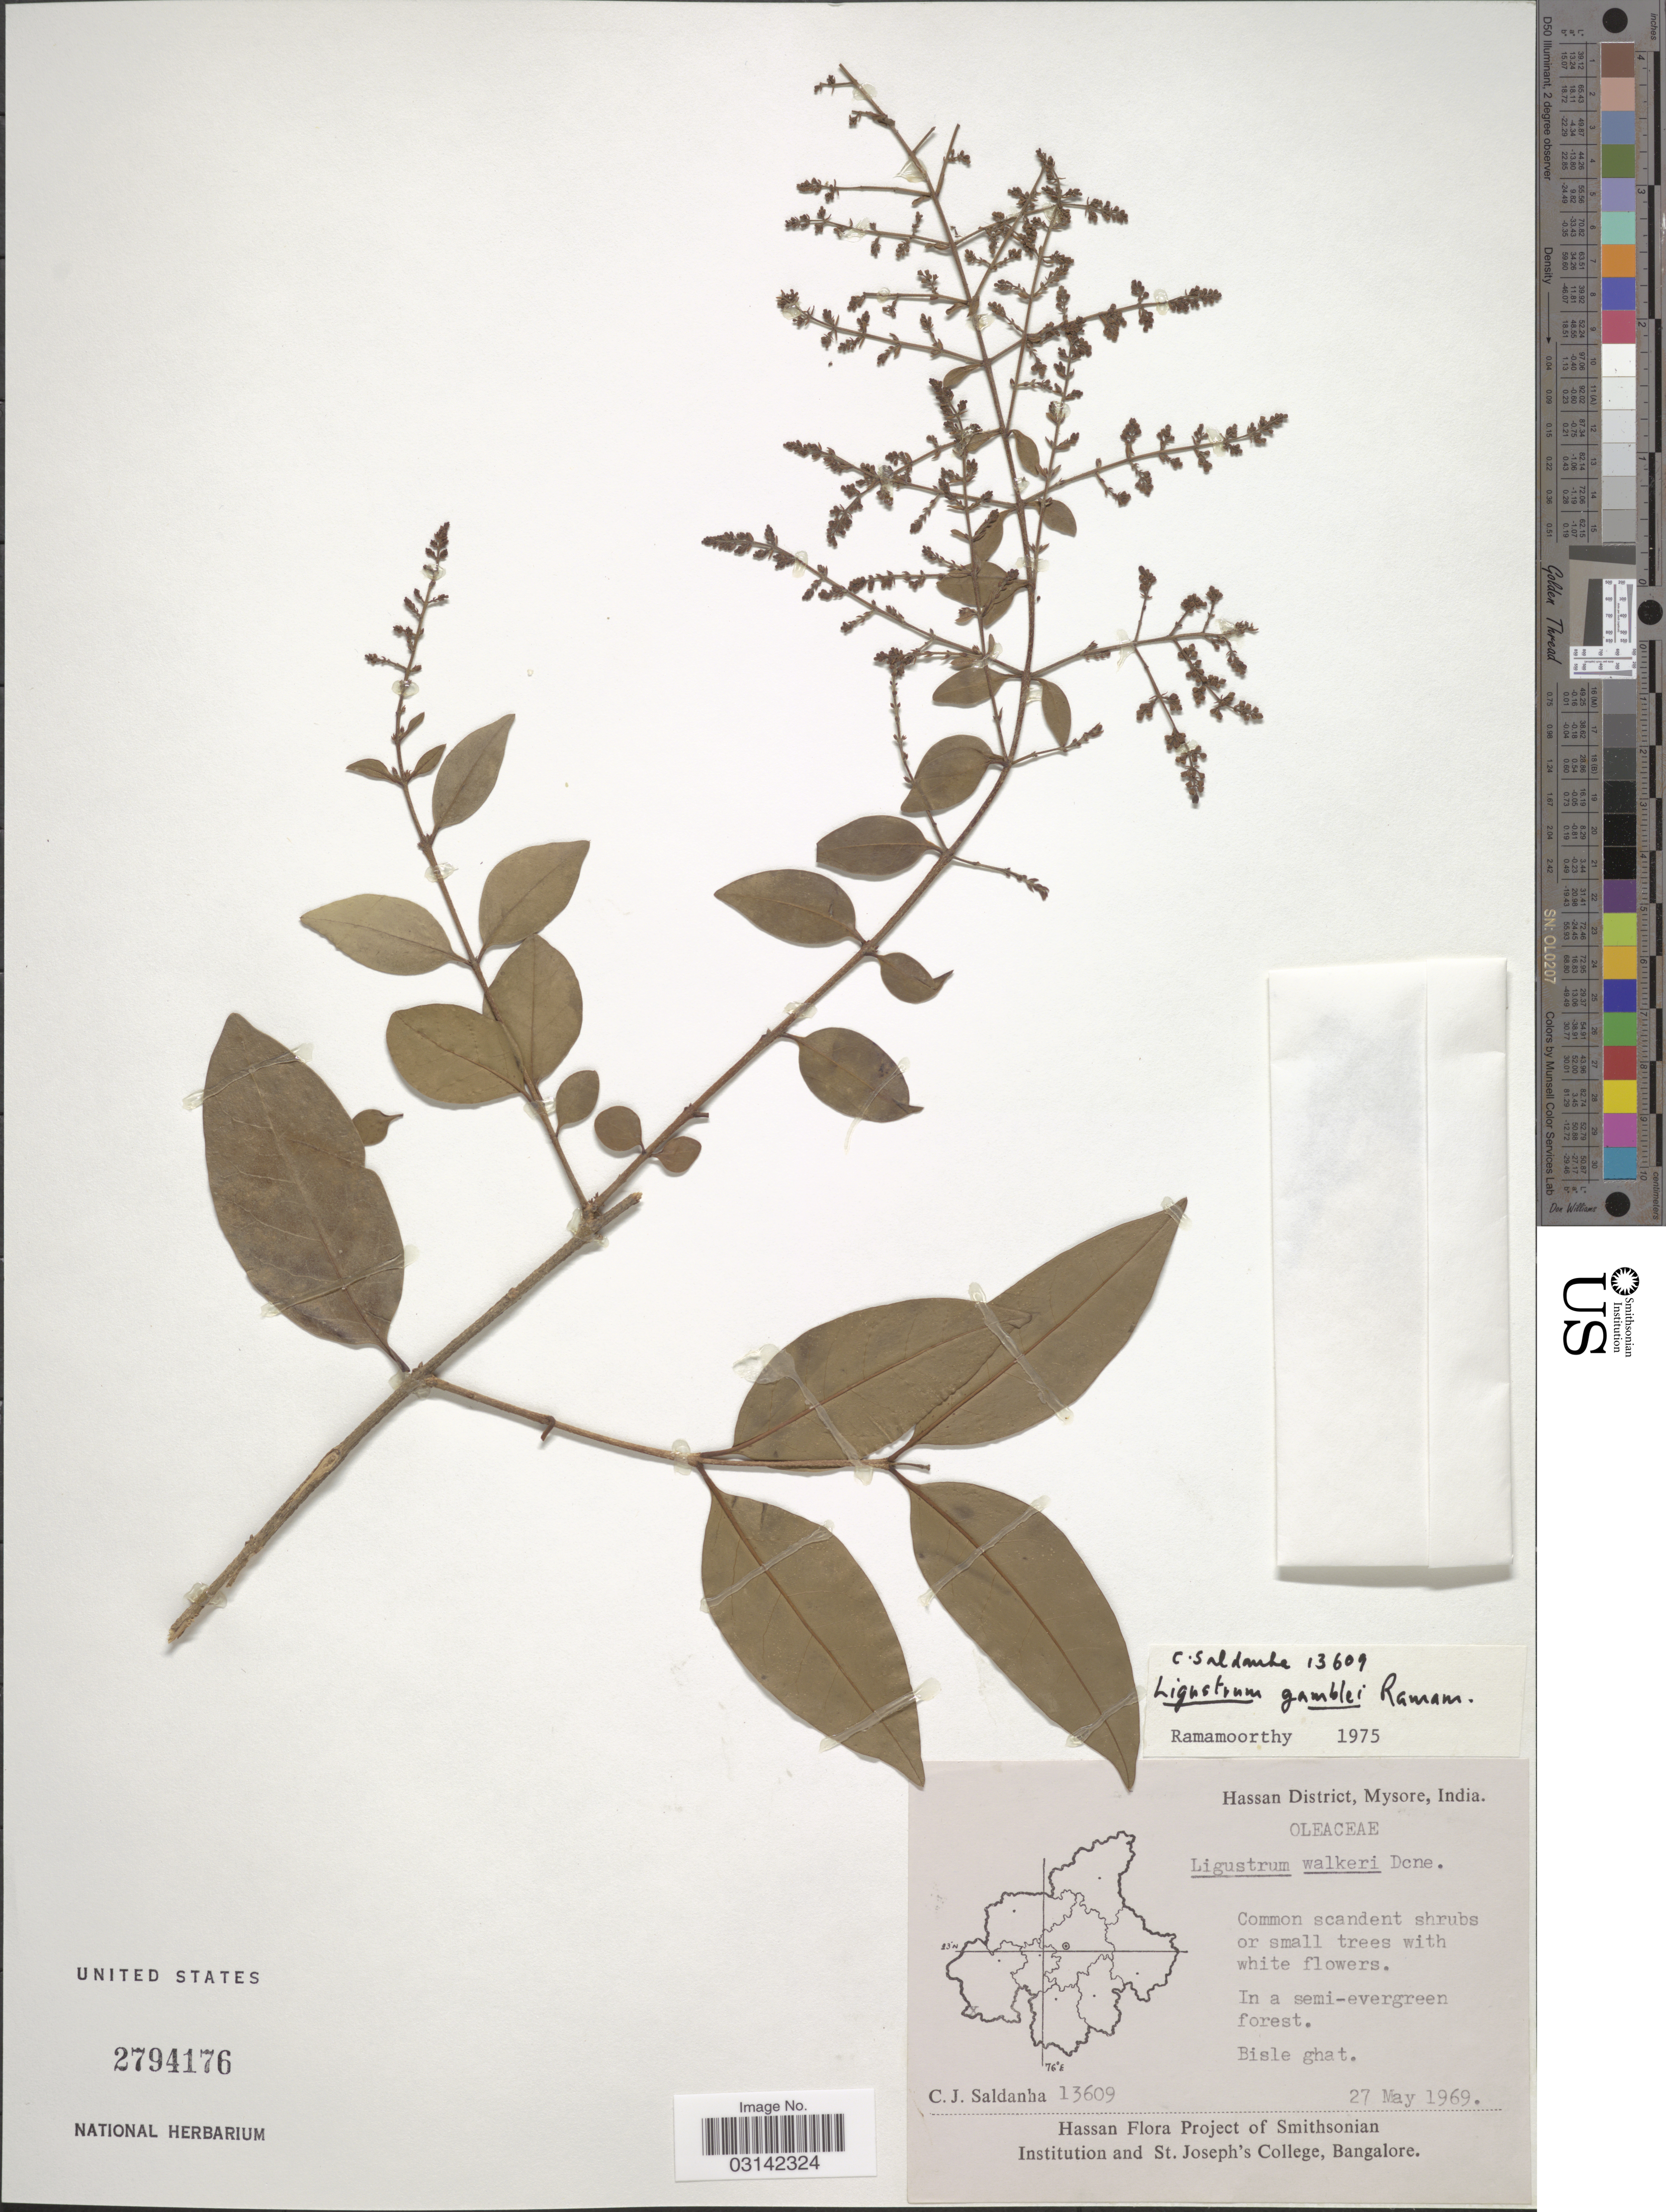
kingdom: Plantae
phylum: Tracheophyta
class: Magnoliopsida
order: Lamiales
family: Oleaceae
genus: Ligustrum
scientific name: Ligustrum gamblei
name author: Ramamoorthy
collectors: C. J. Saldanha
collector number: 13609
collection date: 1969-05-27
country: India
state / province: Karnataka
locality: Hassan District, Mysore. Bisle ghat.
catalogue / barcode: US 2794176